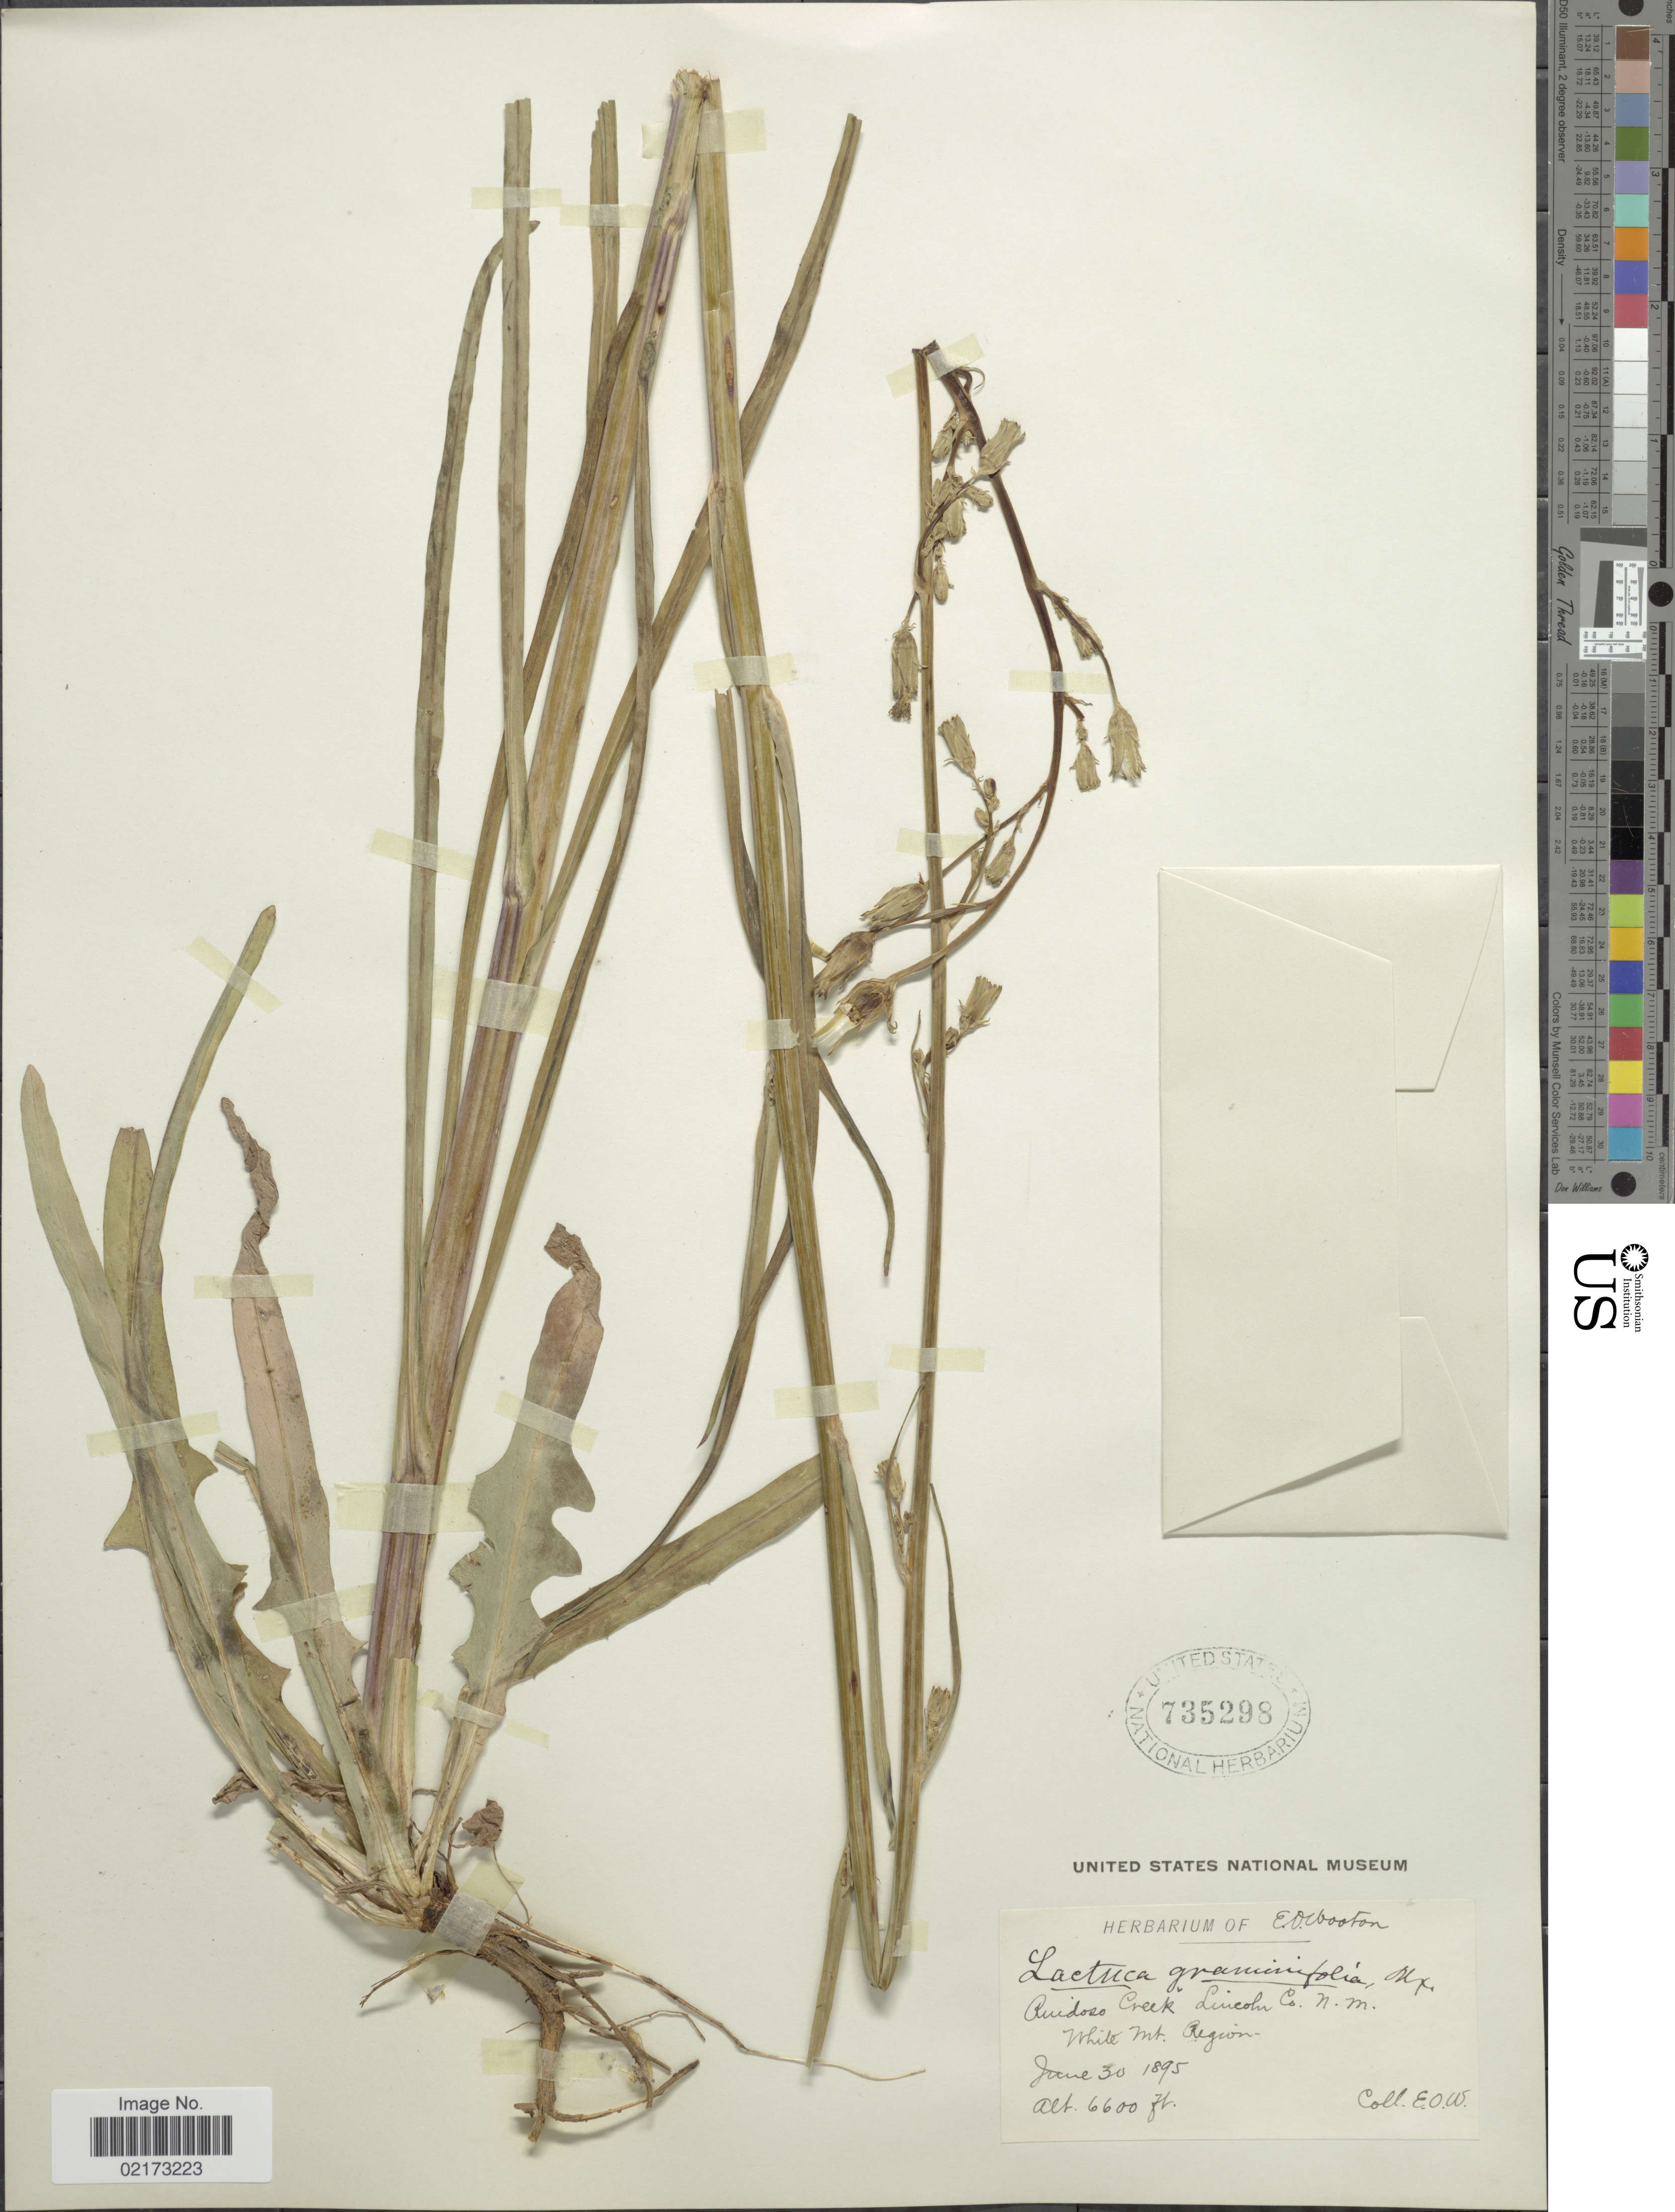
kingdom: Plantae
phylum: Tracheophyta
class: Magnoliopsida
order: Asterales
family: Asteraceae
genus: Lactuca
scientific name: Lactuca graminifolia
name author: Michx.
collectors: E. O. Wooton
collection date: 1895-06-30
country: United States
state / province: New Mexico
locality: Ruidoso Creek, Lincoln Co., White Mt. Region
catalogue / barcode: US 735298